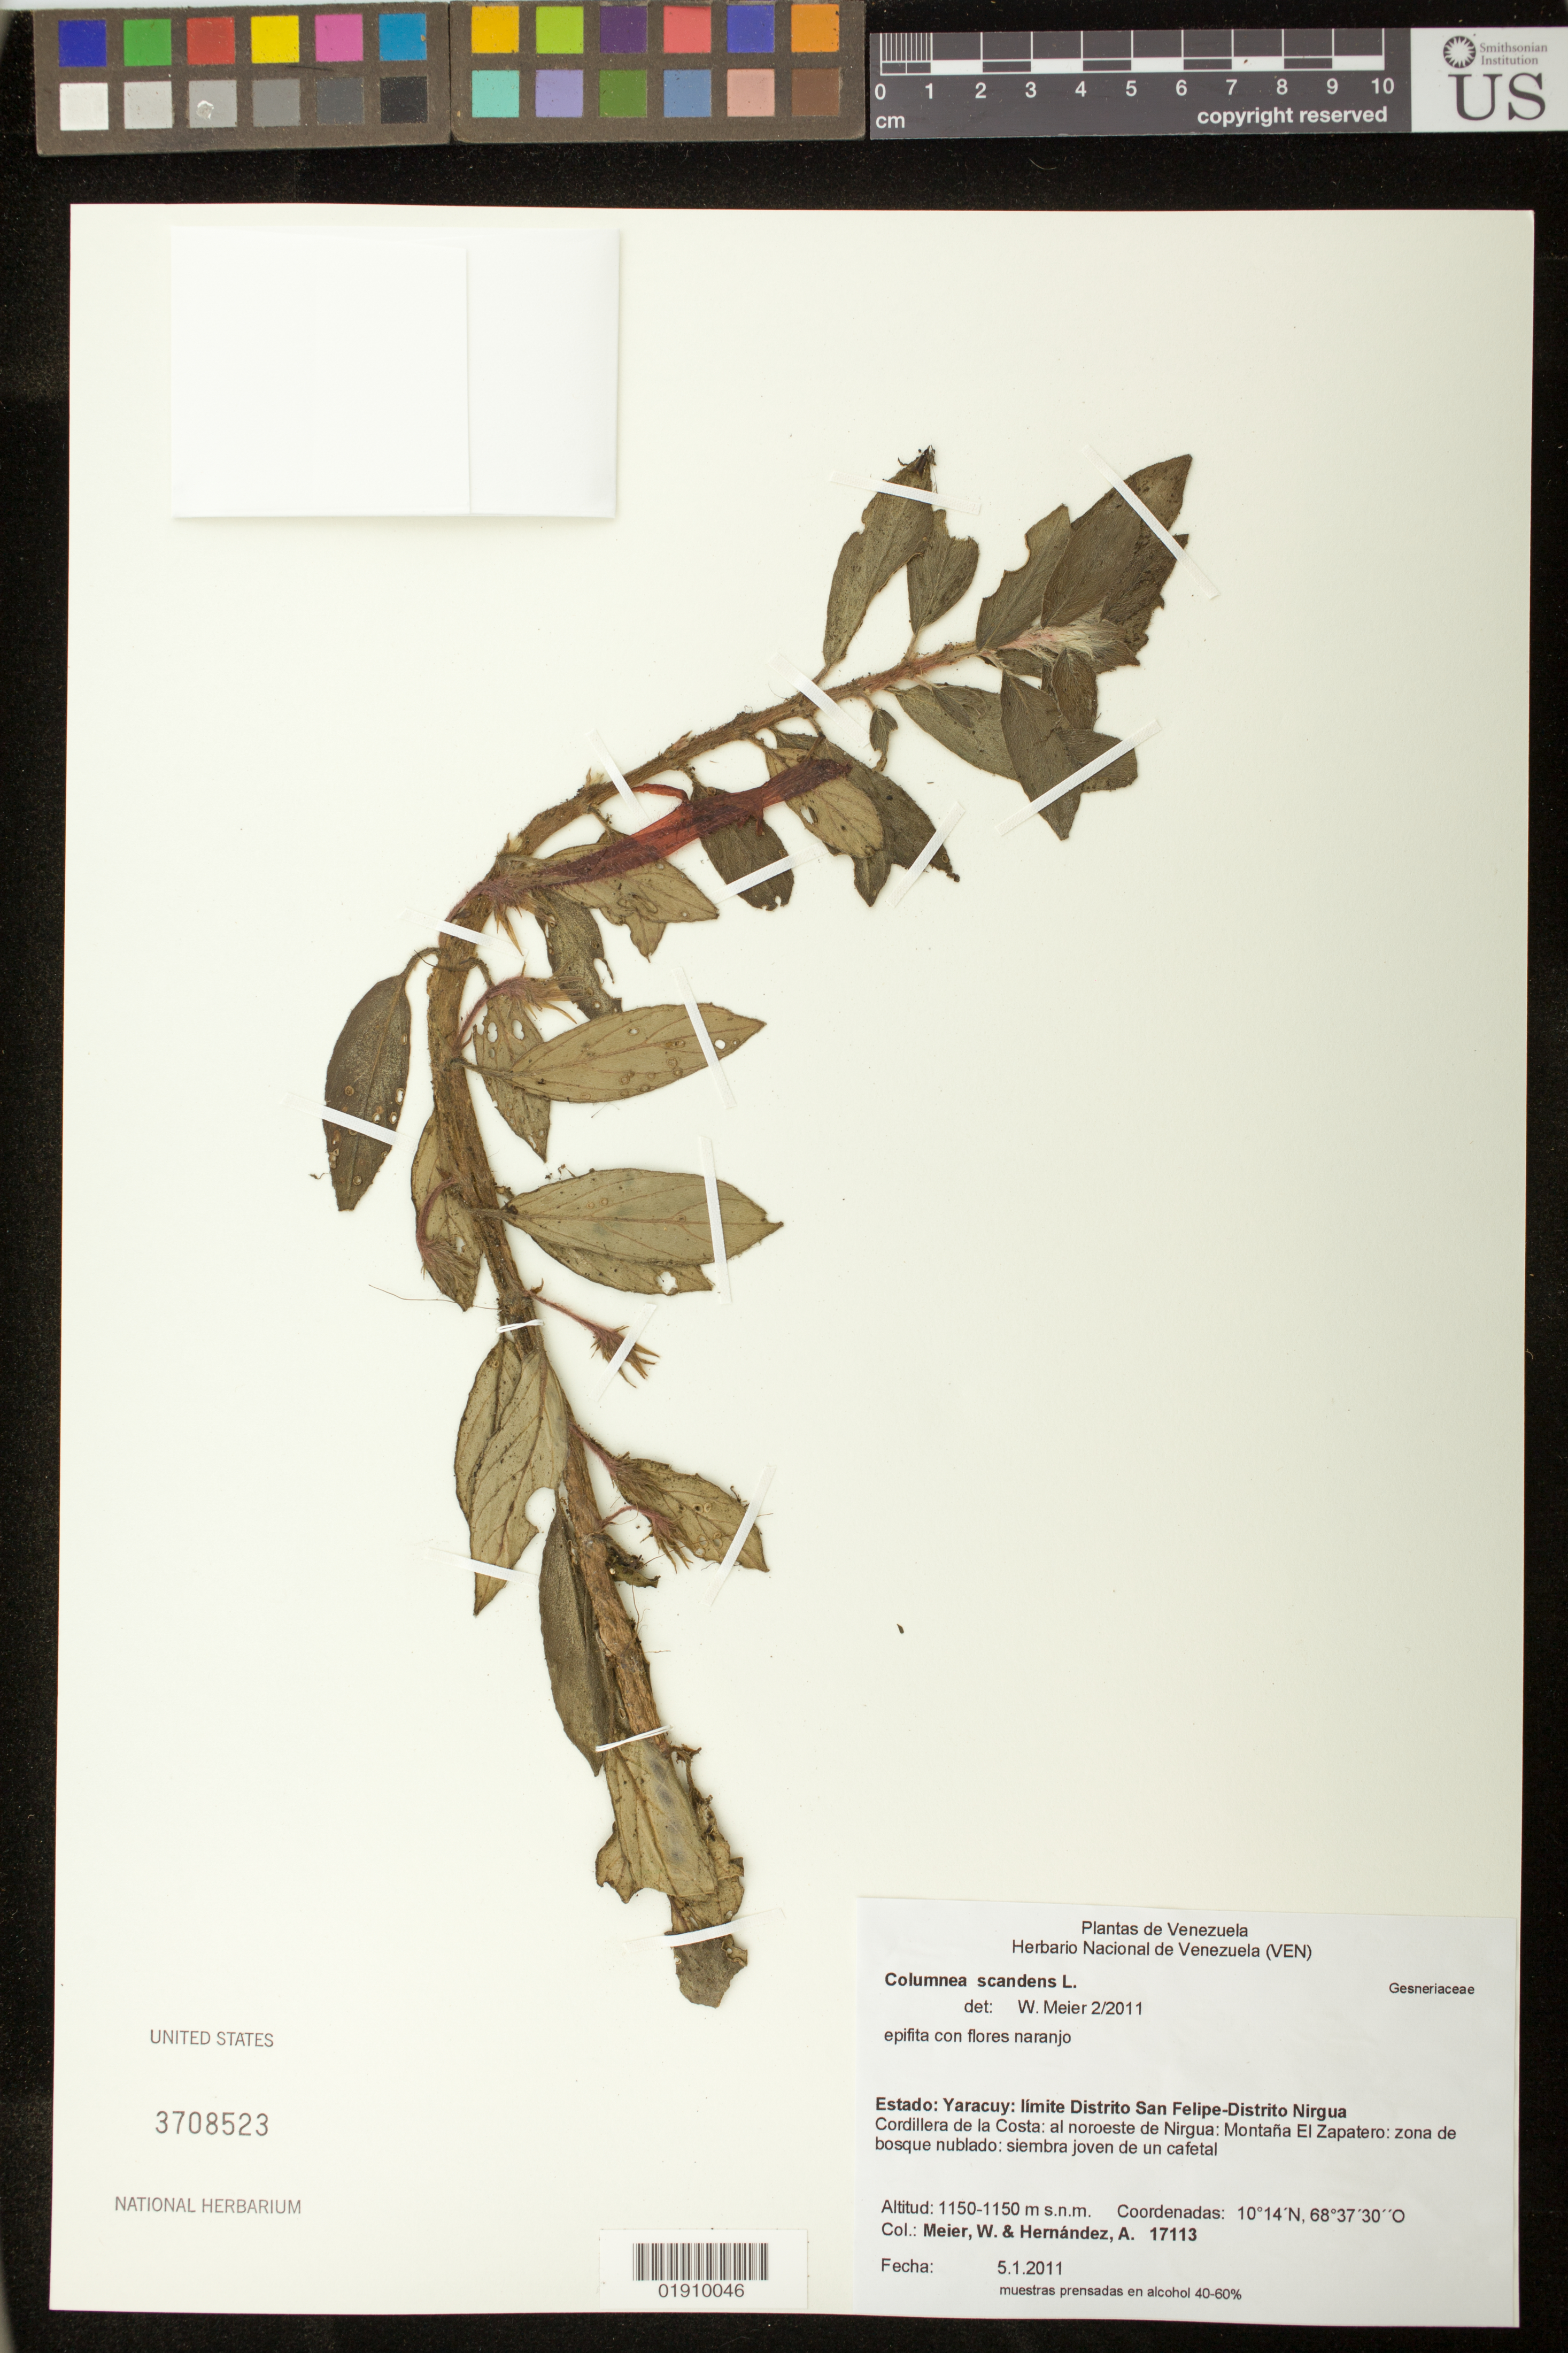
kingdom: Plantae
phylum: Tracheophyta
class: Magnoliopsida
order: Lamiales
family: Gesneriaceae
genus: Columnea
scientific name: Columnea scandens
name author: L.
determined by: Meier, Winfried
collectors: W. Meier & A. Hernandez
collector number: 17113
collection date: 2011-01-05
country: Venezuela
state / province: Yaracuy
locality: Límite Distrito San Felipe-Distrito Nirgua, Cordillera de la Costa: al noroeste de Nirgua: Montaña El Zapatero: zona de bosque nublado: siembra joven de un cafetal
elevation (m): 1150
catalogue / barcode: US 3708523